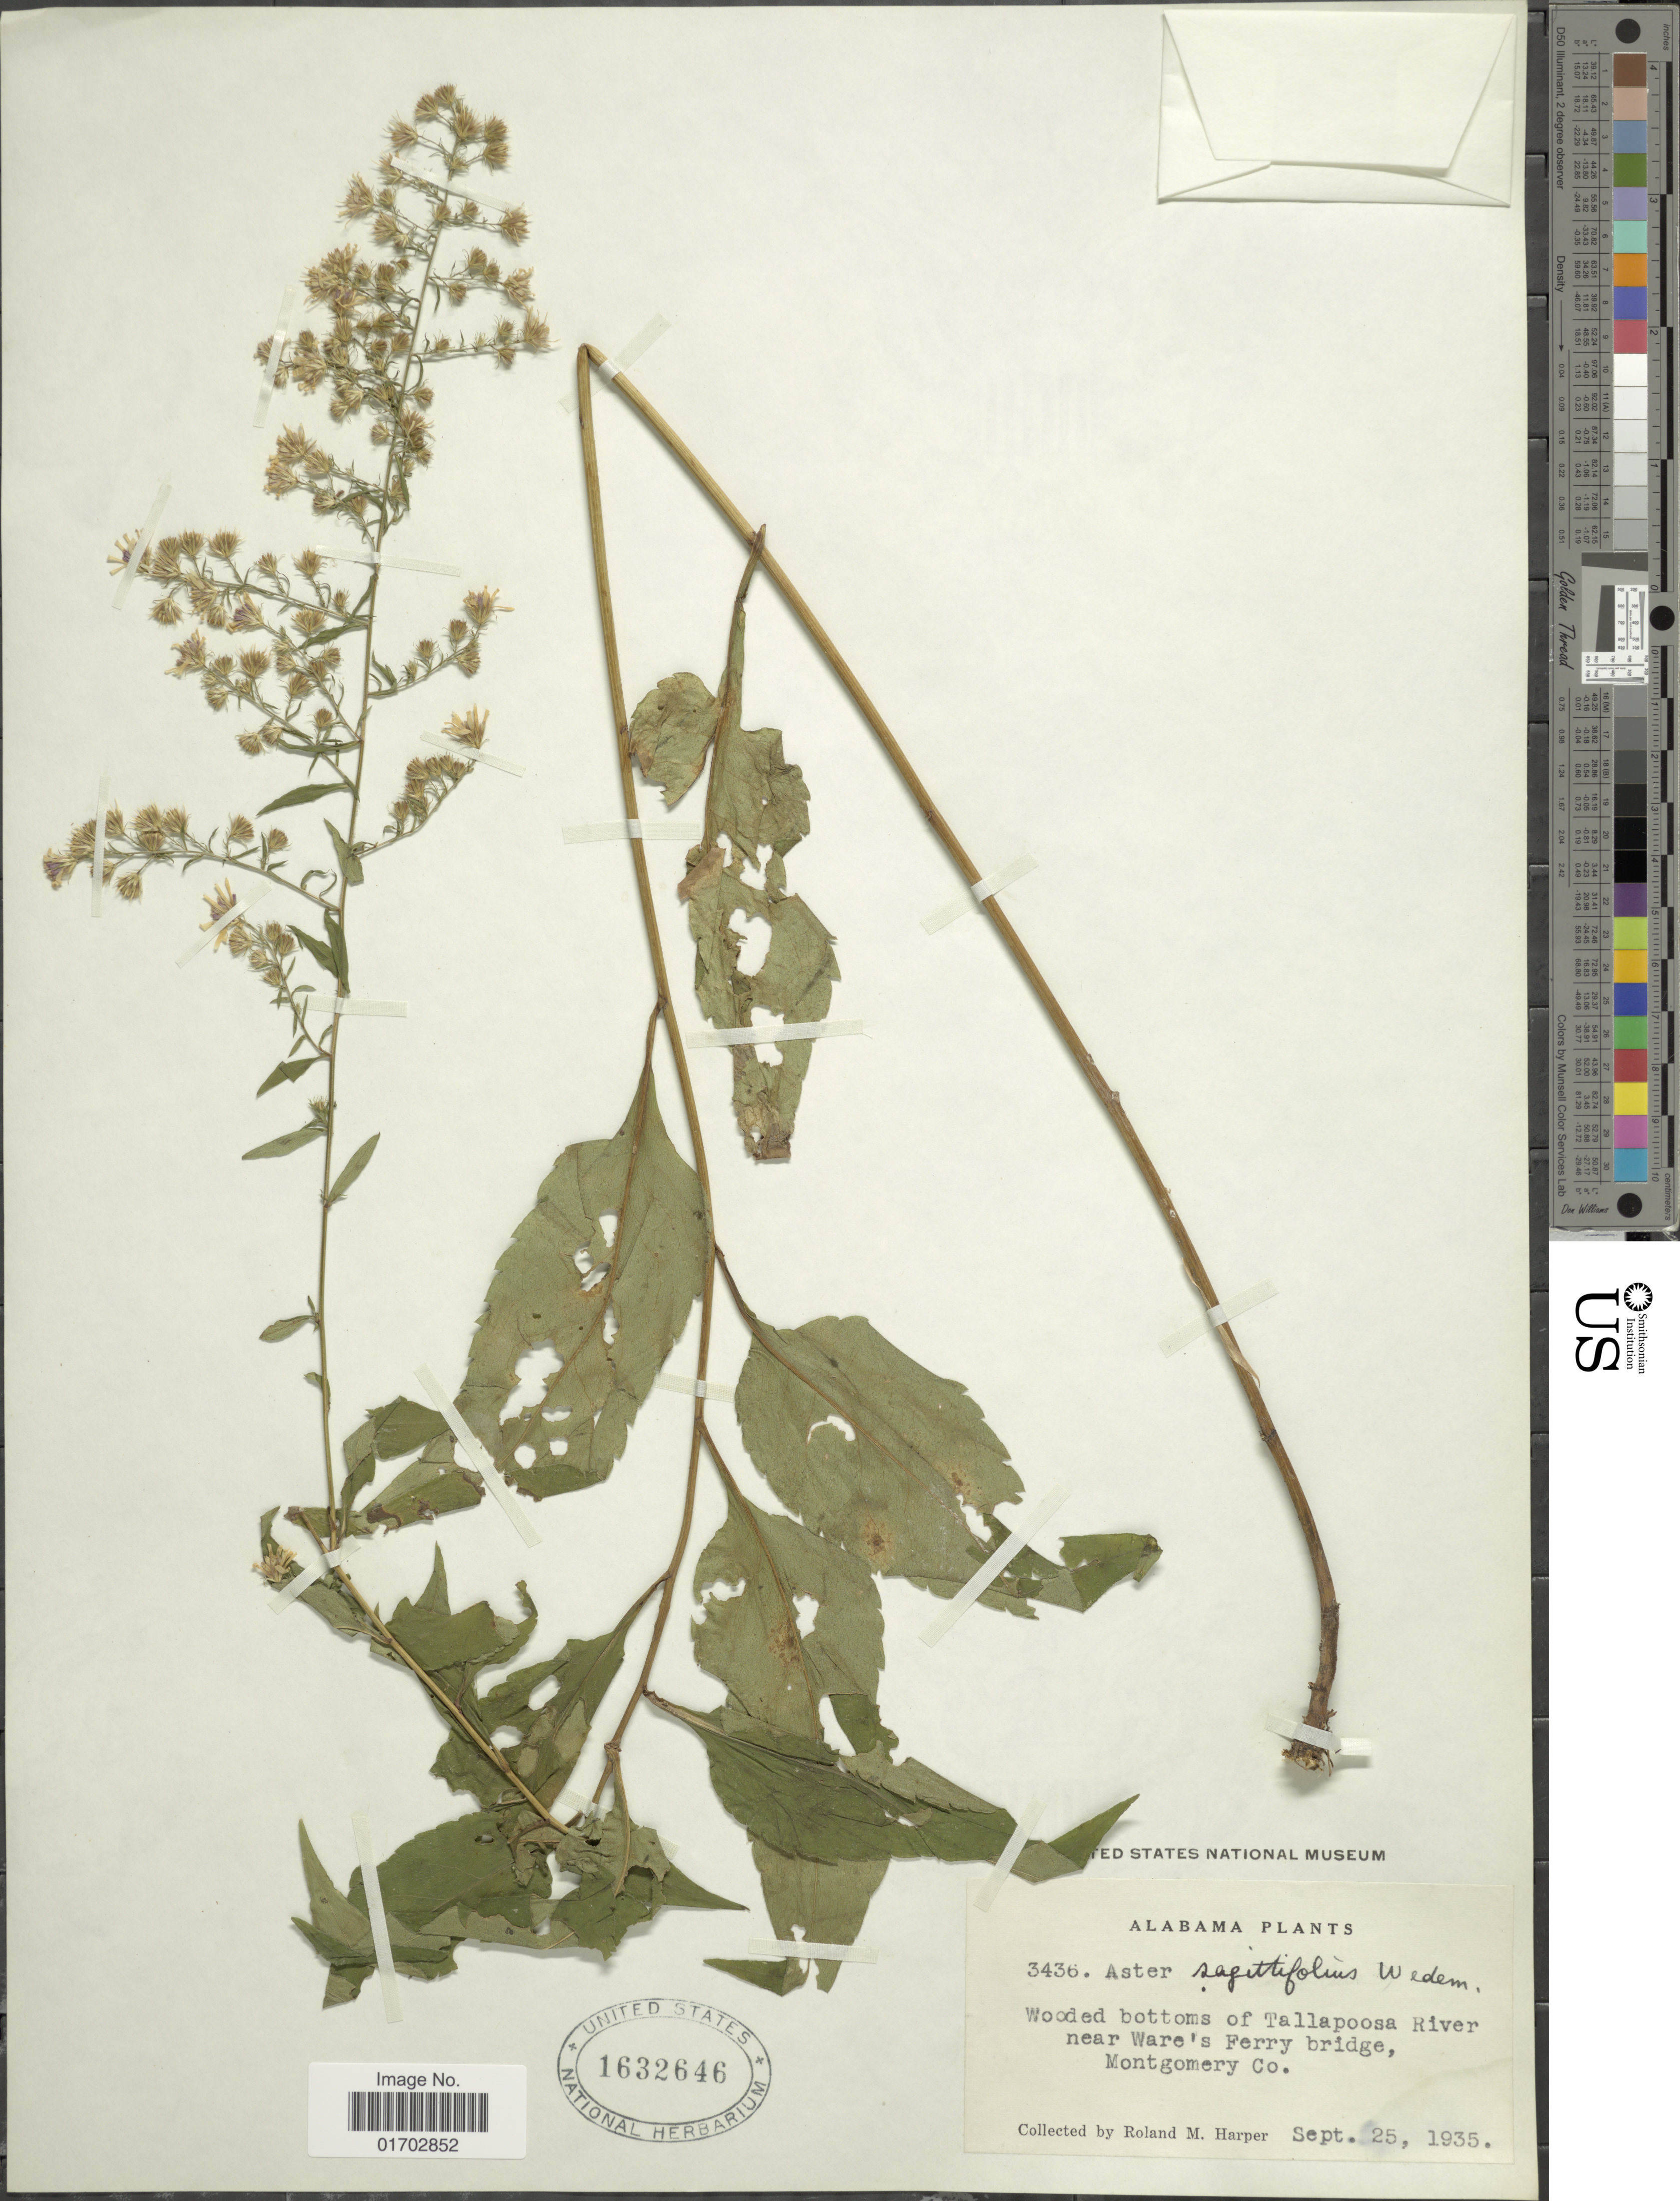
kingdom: Plantae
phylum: Tracheophyta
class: Magnoliopsida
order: Asterales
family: Asteraceae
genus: Symphyotrichum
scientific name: Symphyotrichum sagittifolium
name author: (Wedem. ex Willd.) G.L. Nesom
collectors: R. M. Harper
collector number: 3436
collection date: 1935-09-25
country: United States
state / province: Alabama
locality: Tallapoosa River near Ware's Ferry bridge, Montgomery Co.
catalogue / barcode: US 1632646